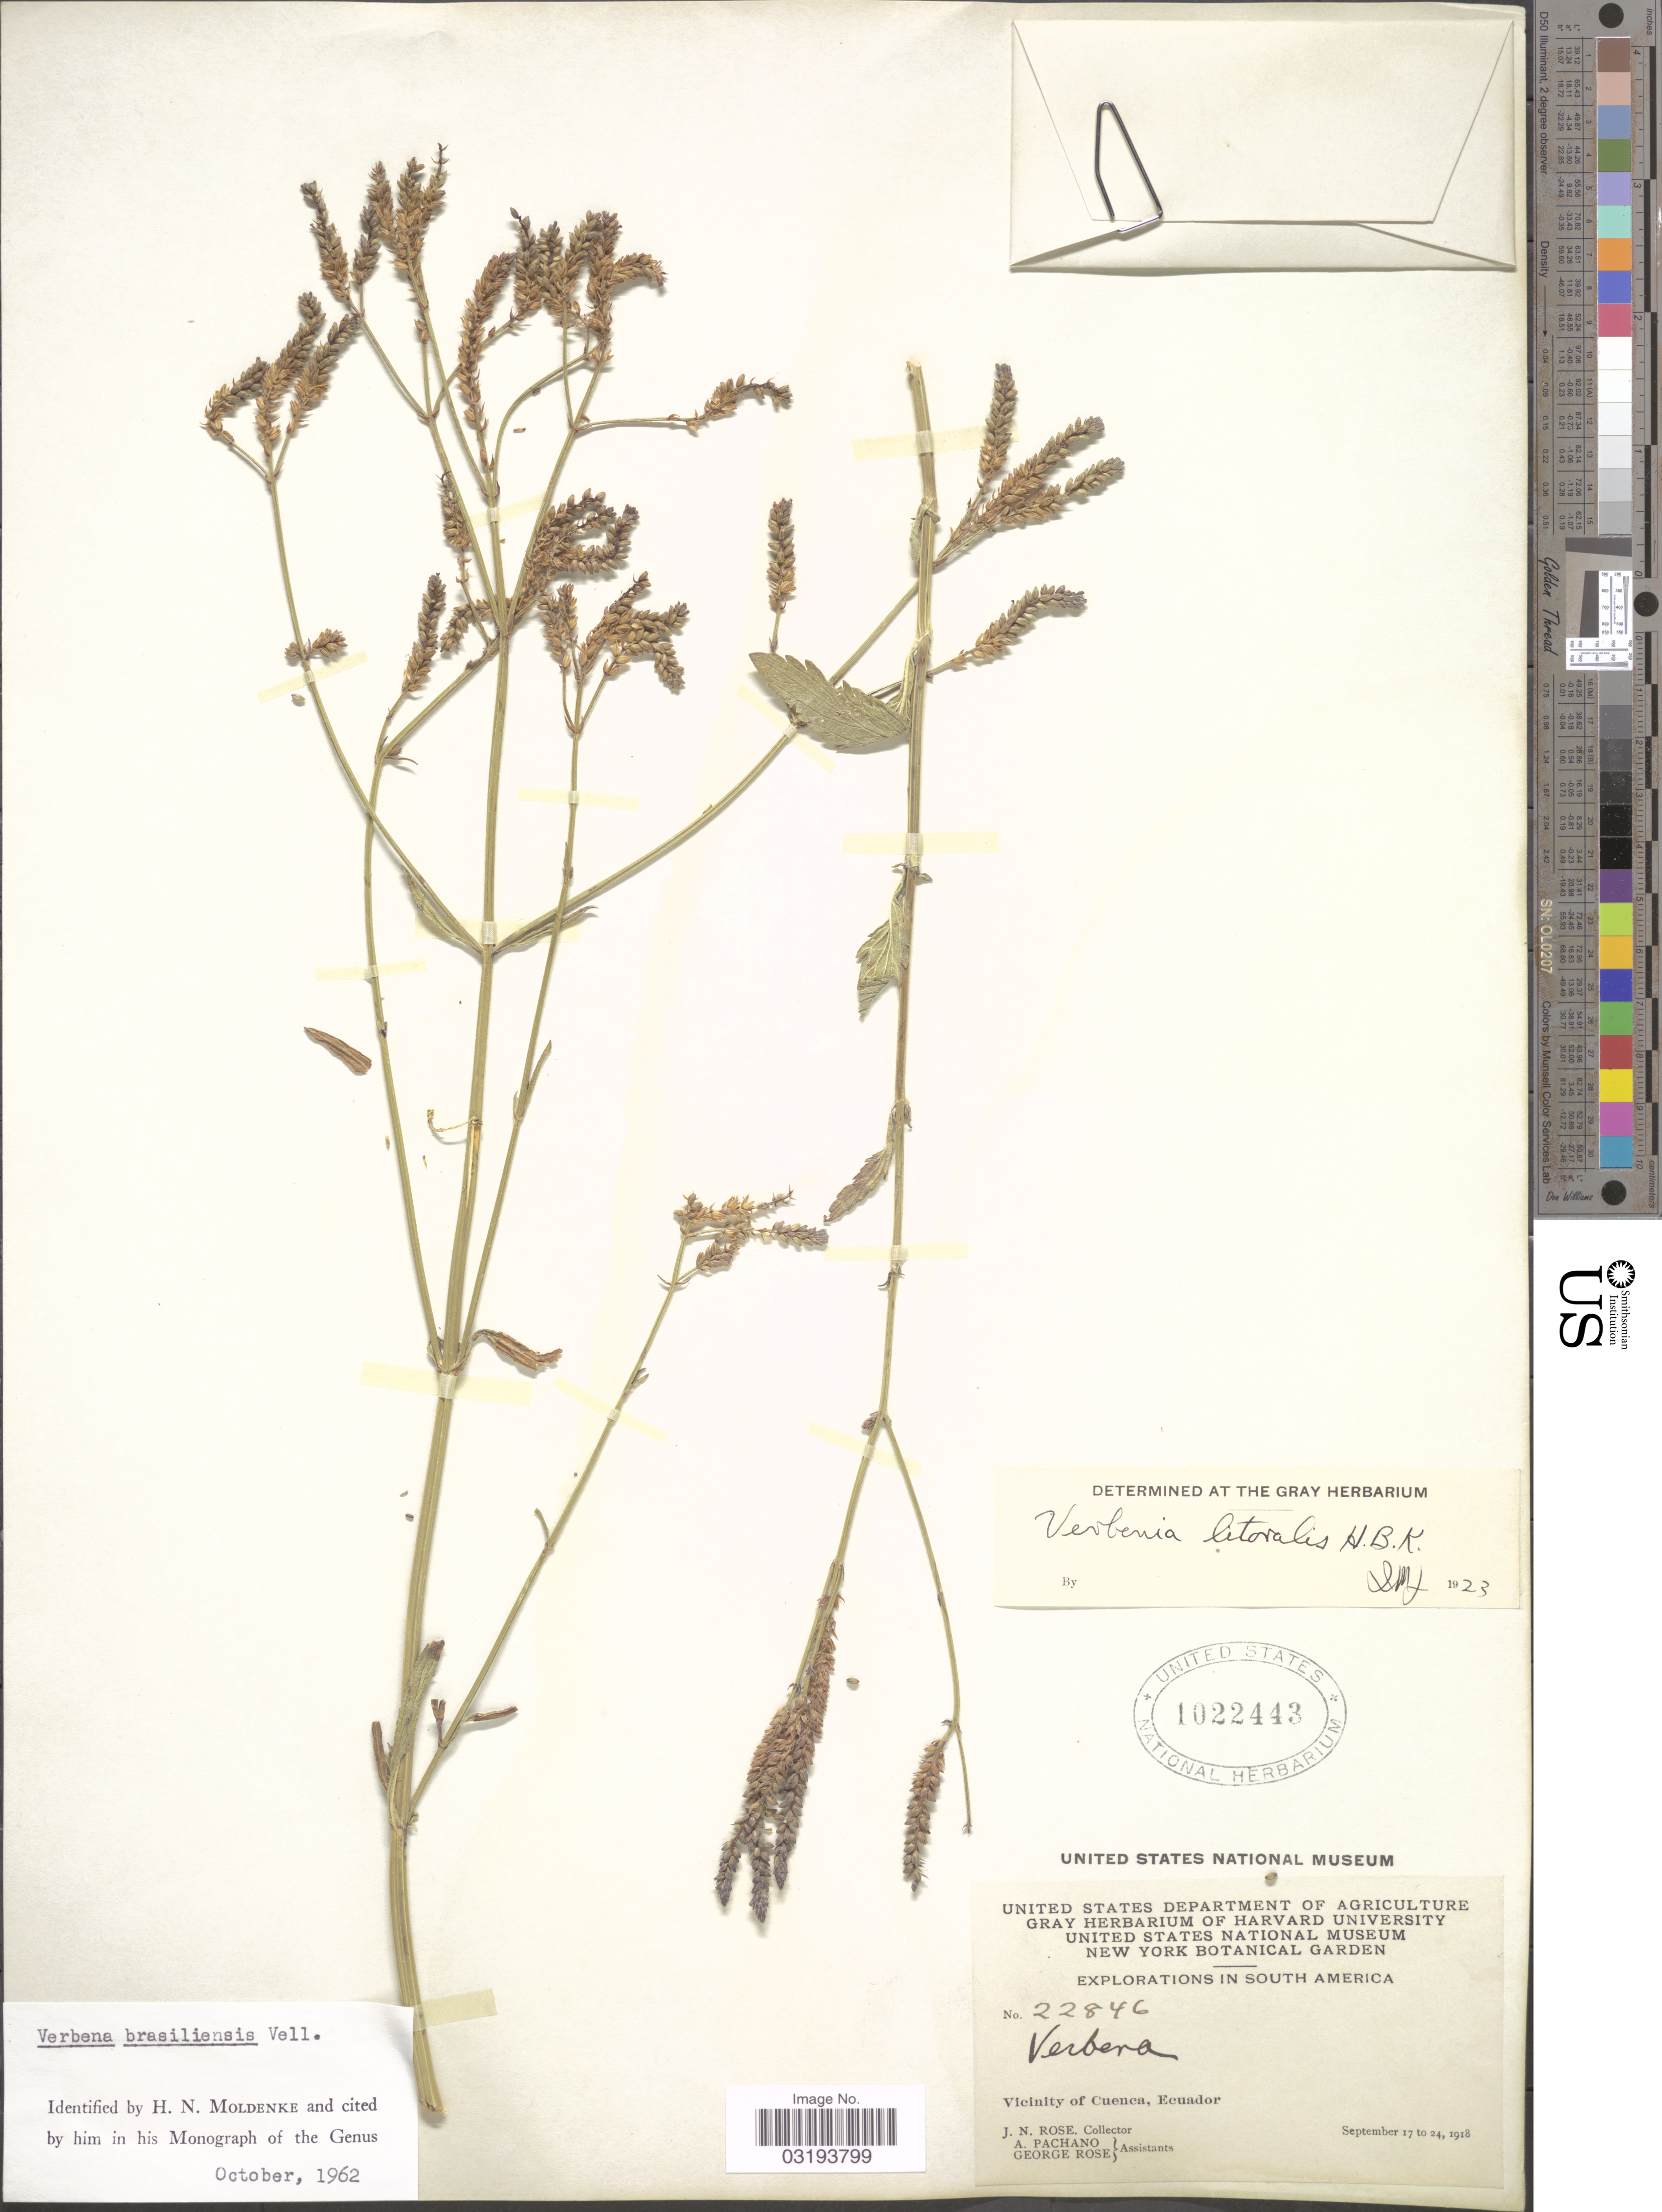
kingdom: Plantae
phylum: Tracheophyta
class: Magnoliopsida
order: Lamiales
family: Verbenaceae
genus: Verbena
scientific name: Verbena litoralis var. brevibracteata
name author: (Kuntze) N. O'Leary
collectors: J. N. Rose, A. Pachano & G. Rose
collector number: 22846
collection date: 1918-09-17/1918-09-24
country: Ecuador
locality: Vicinity of Cuenca.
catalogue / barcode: US 1022443